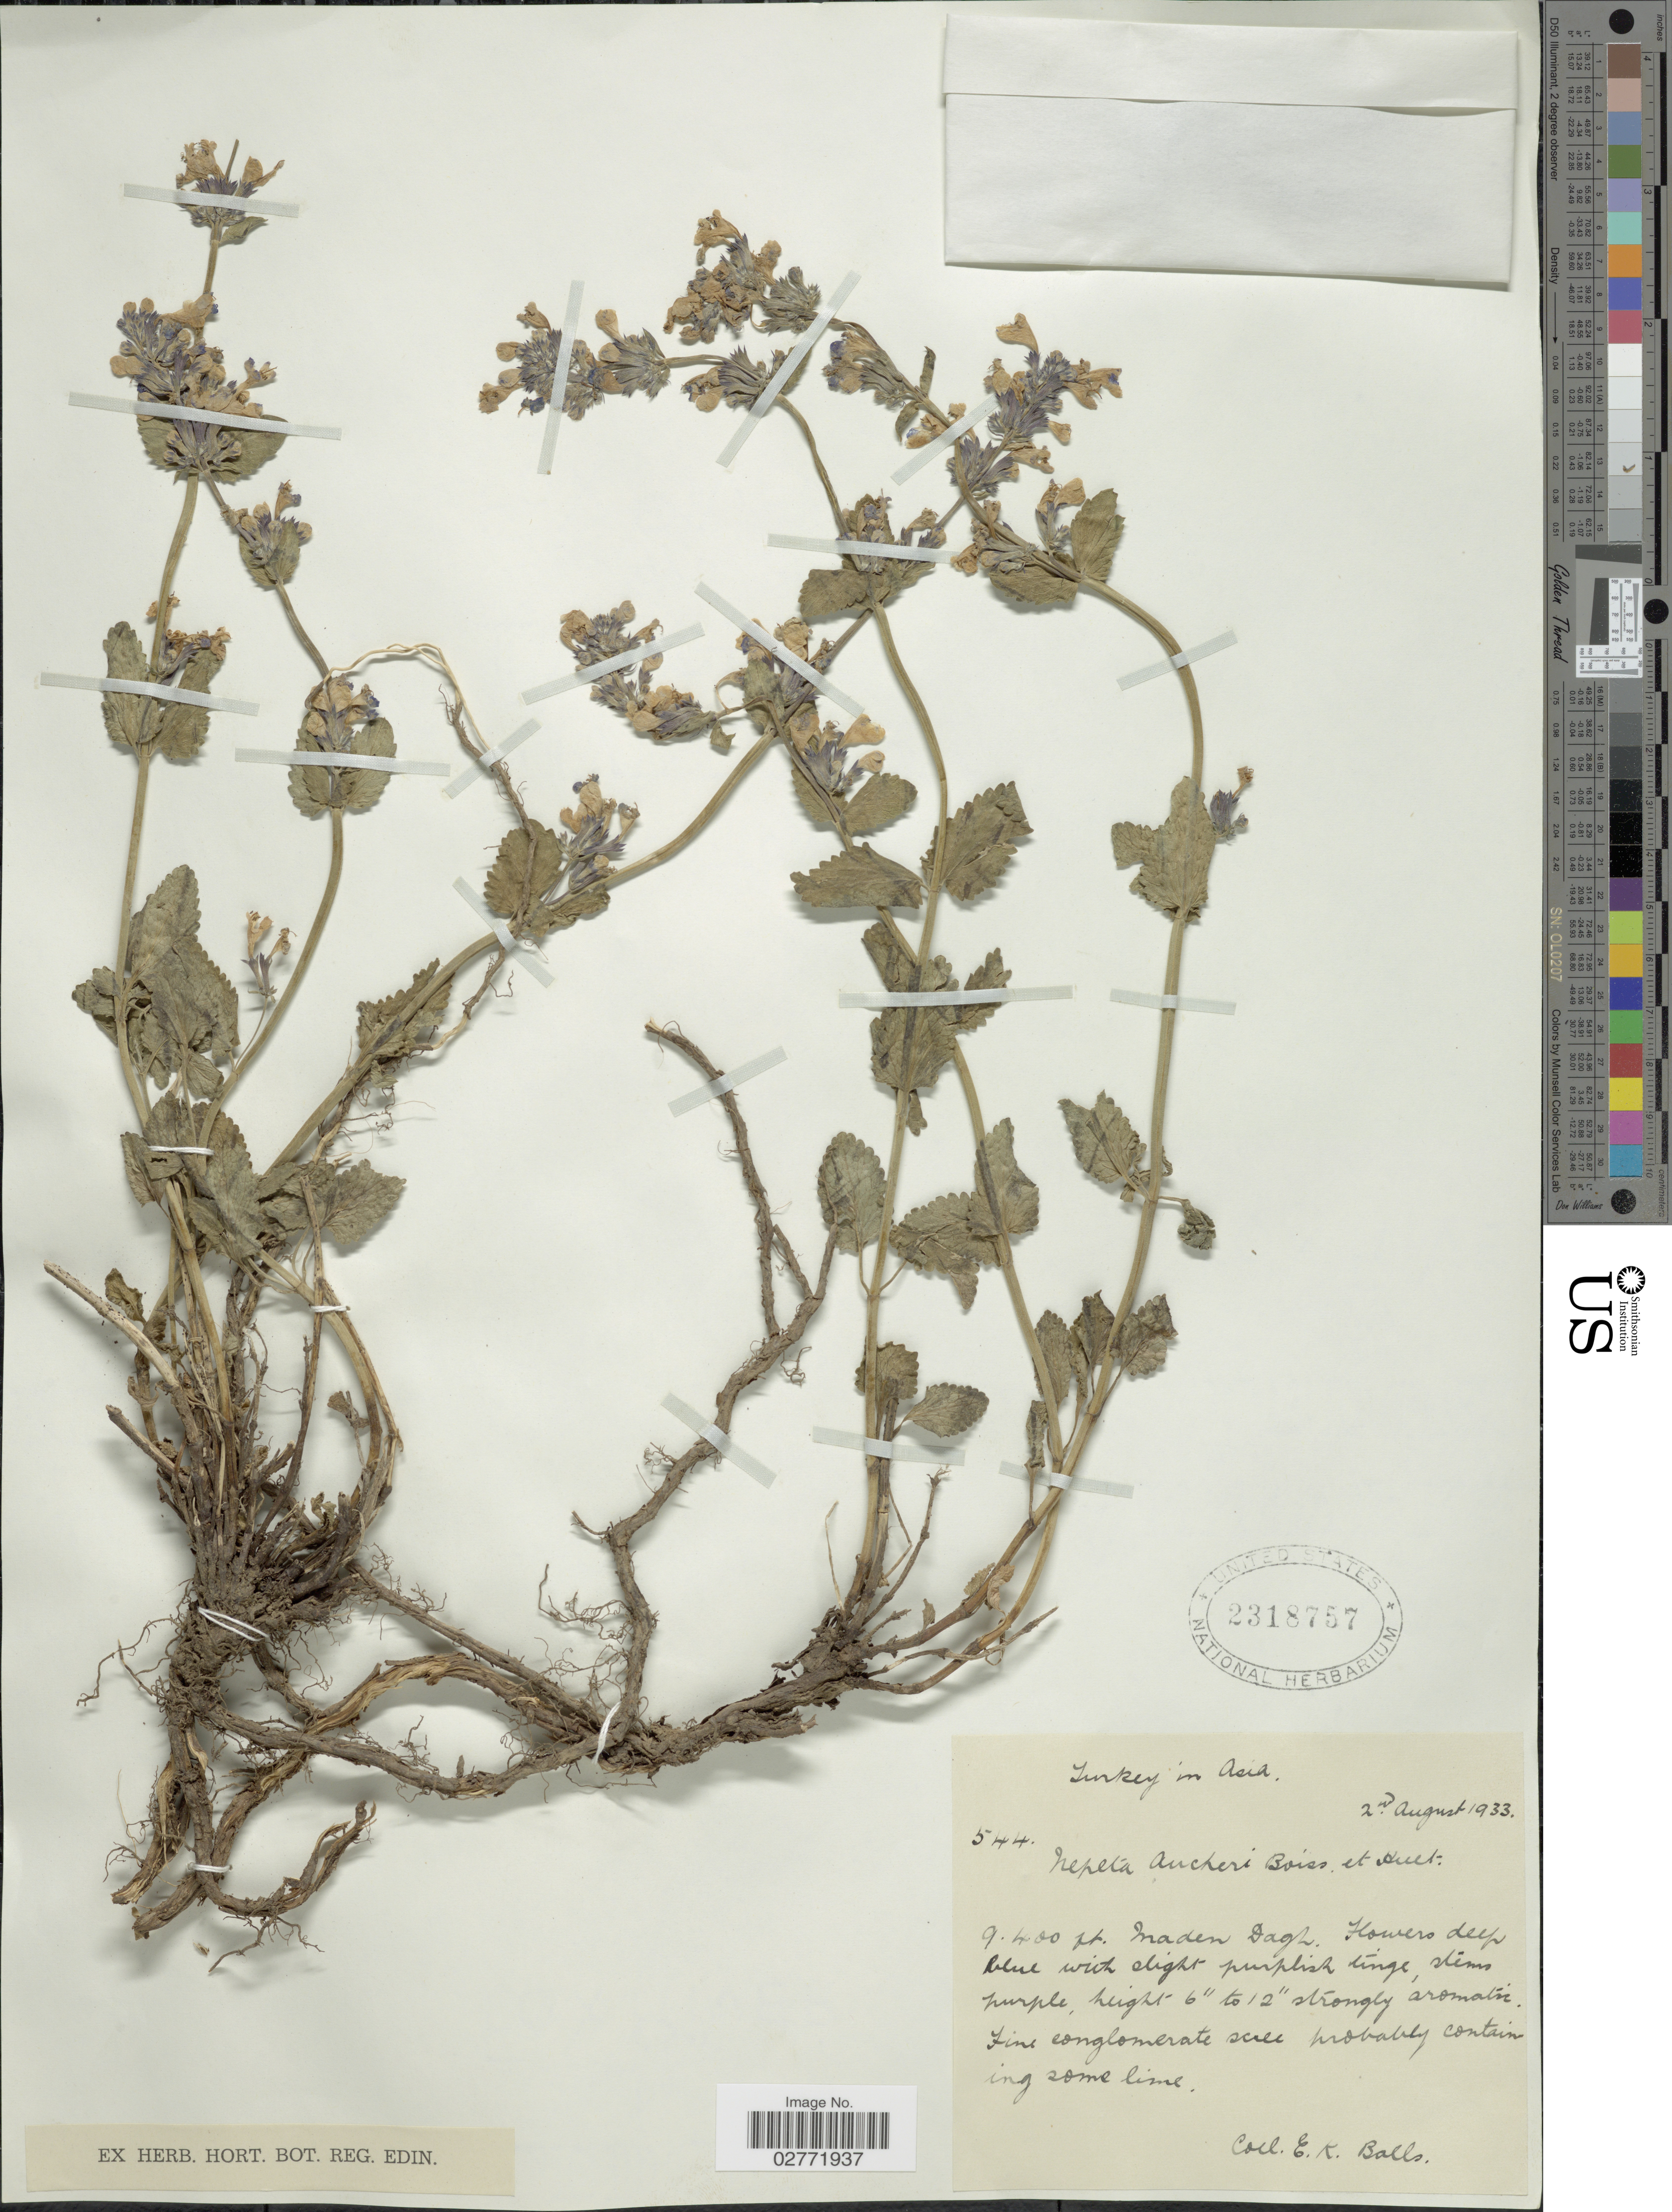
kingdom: Plantae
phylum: Tracheophyta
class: Magnoliopsida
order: Lamiales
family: Lamiaceae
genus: Nepeta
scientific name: Nepeta aucheri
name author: Boiss.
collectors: E. K. Balls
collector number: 544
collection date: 1933-08-02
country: Turkey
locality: Turkey in Asia, Maden Dagh.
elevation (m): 2865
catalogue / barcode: US 2318757